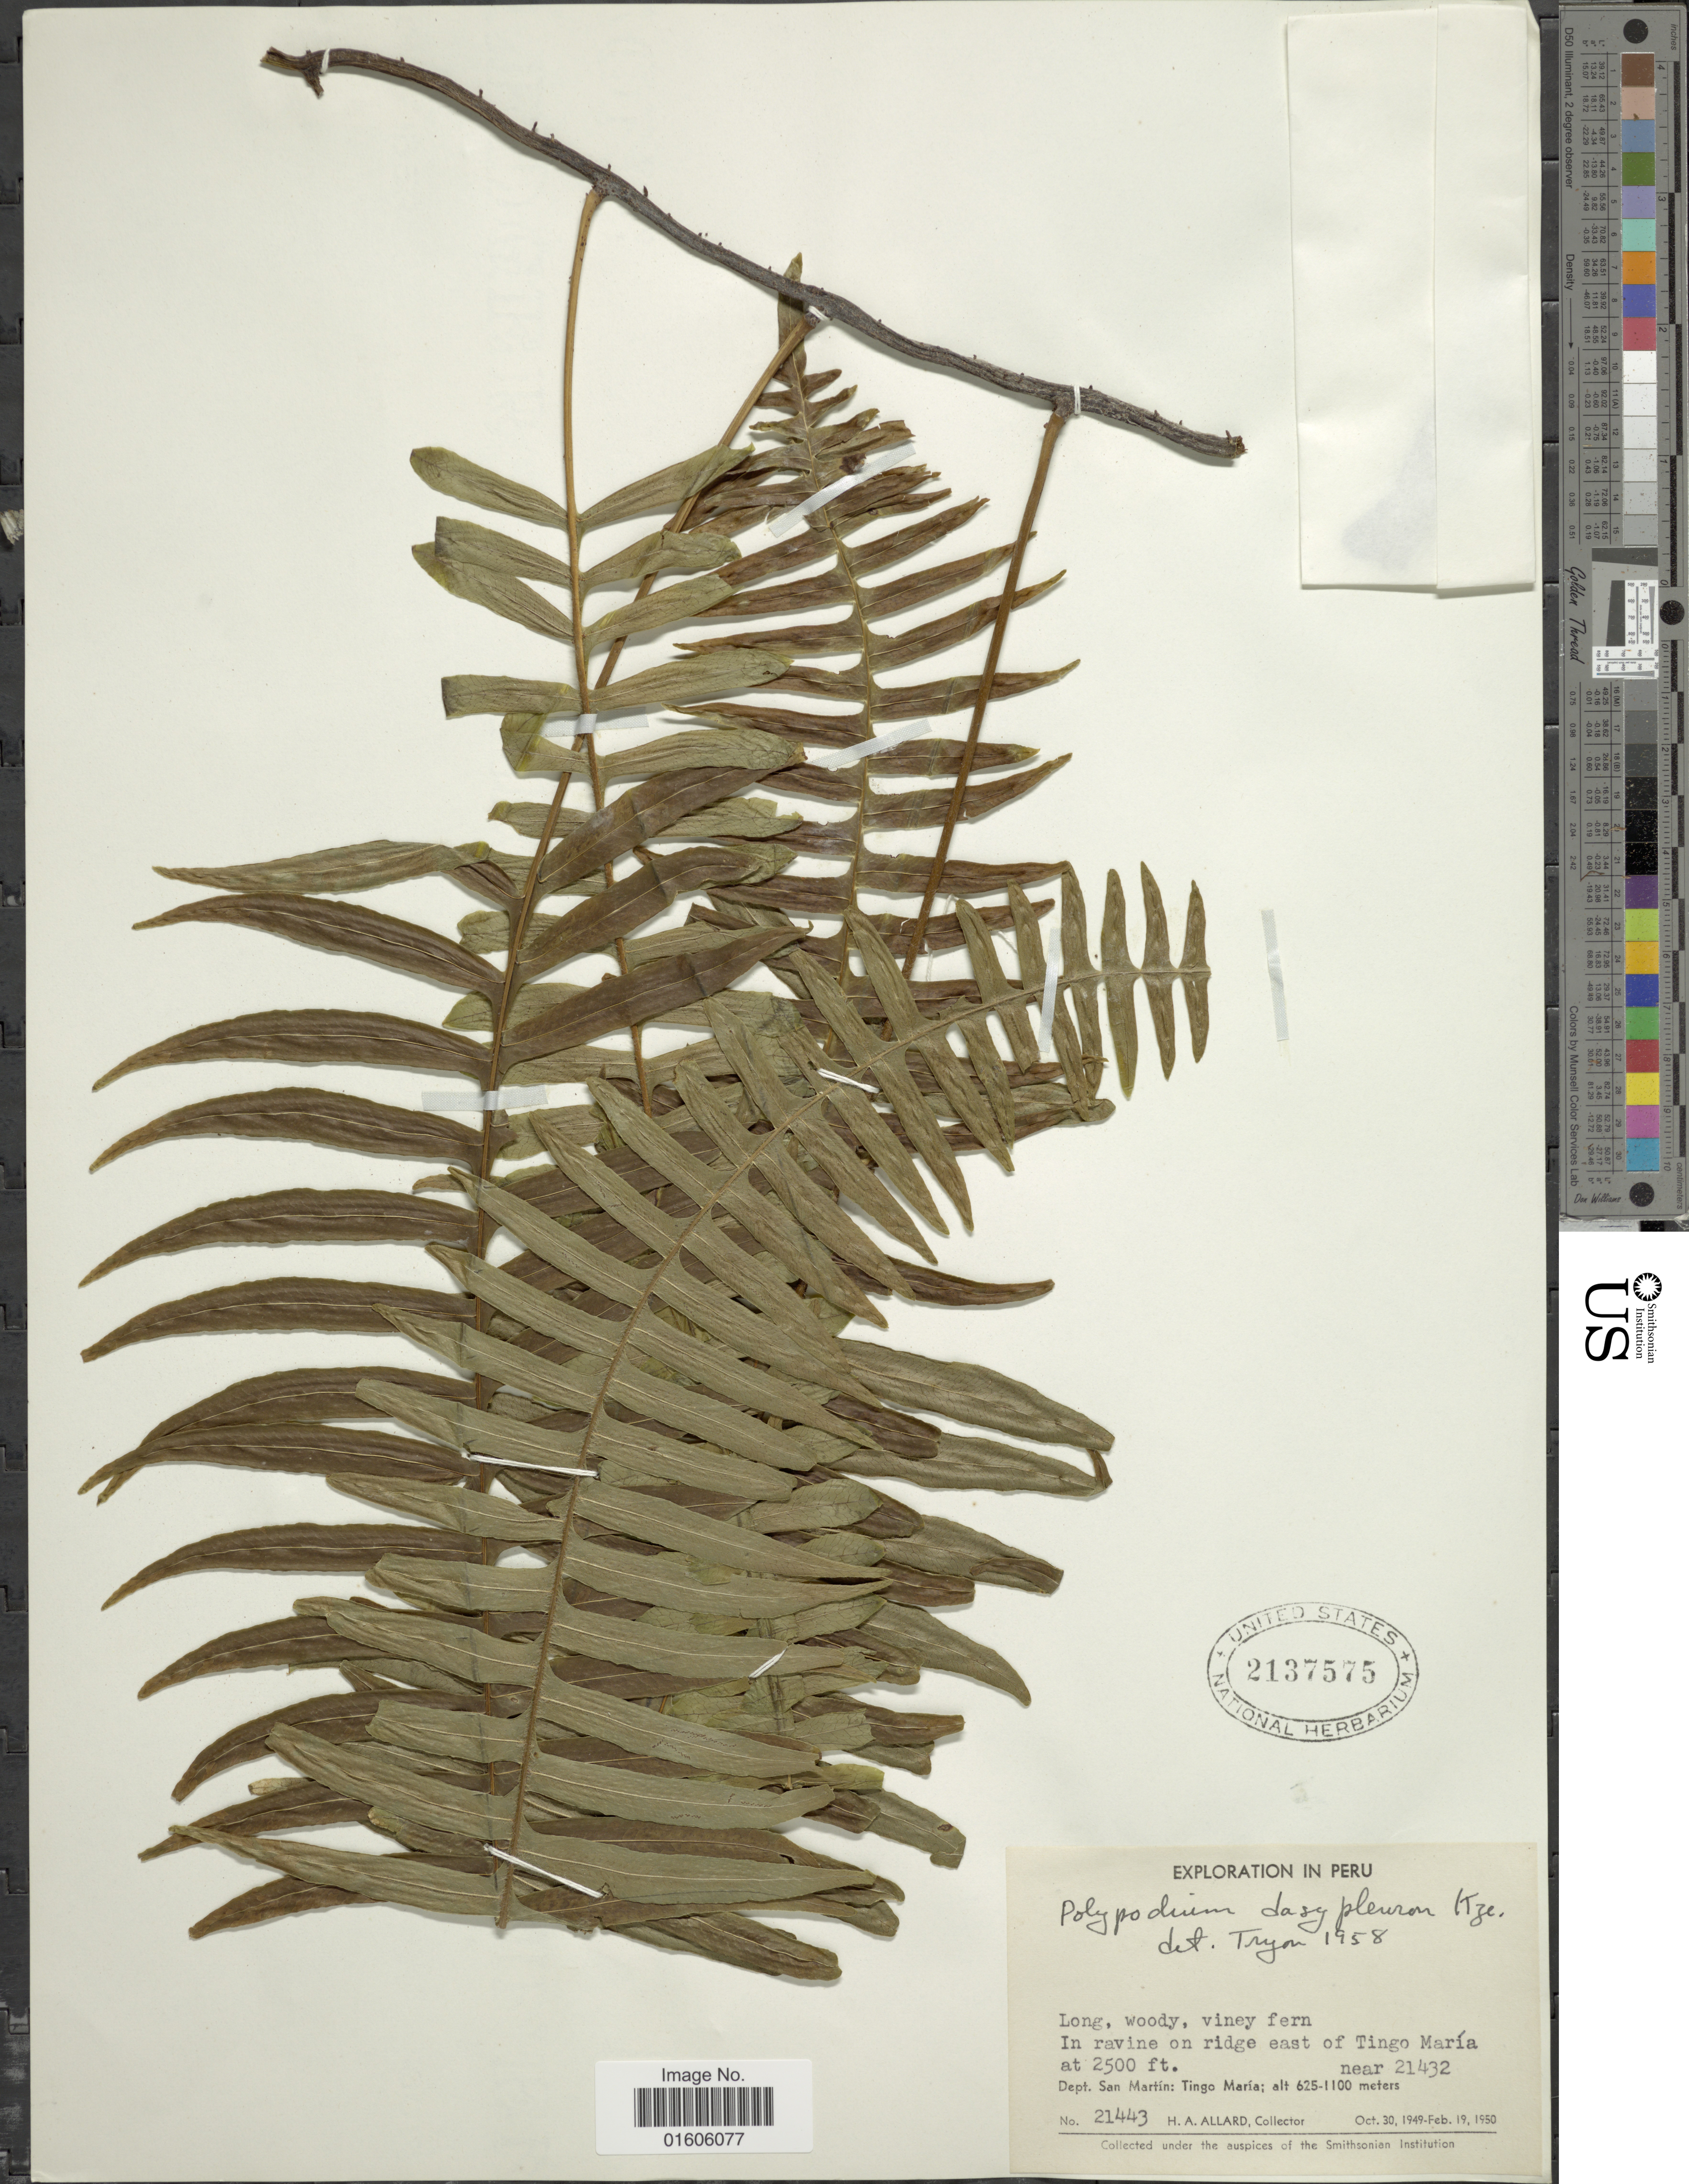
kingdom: Plantae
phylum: Tracheophyta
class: Polypodiopsida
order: Polypodiales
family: Polypodiaceae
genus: Serpocaulon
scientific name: Serpocaulon dasypleuron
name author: (Kunze) A.R. Sm.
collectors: H. A. Allard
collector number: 21443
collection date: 1949-10-30/1950-02-19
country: Peru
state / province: San Martín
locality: In ravine on ridge east of Tingo María. Dept. San Martín: Tingo María.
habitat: in ravine on ridge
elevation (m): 625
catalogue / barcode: US 2137575